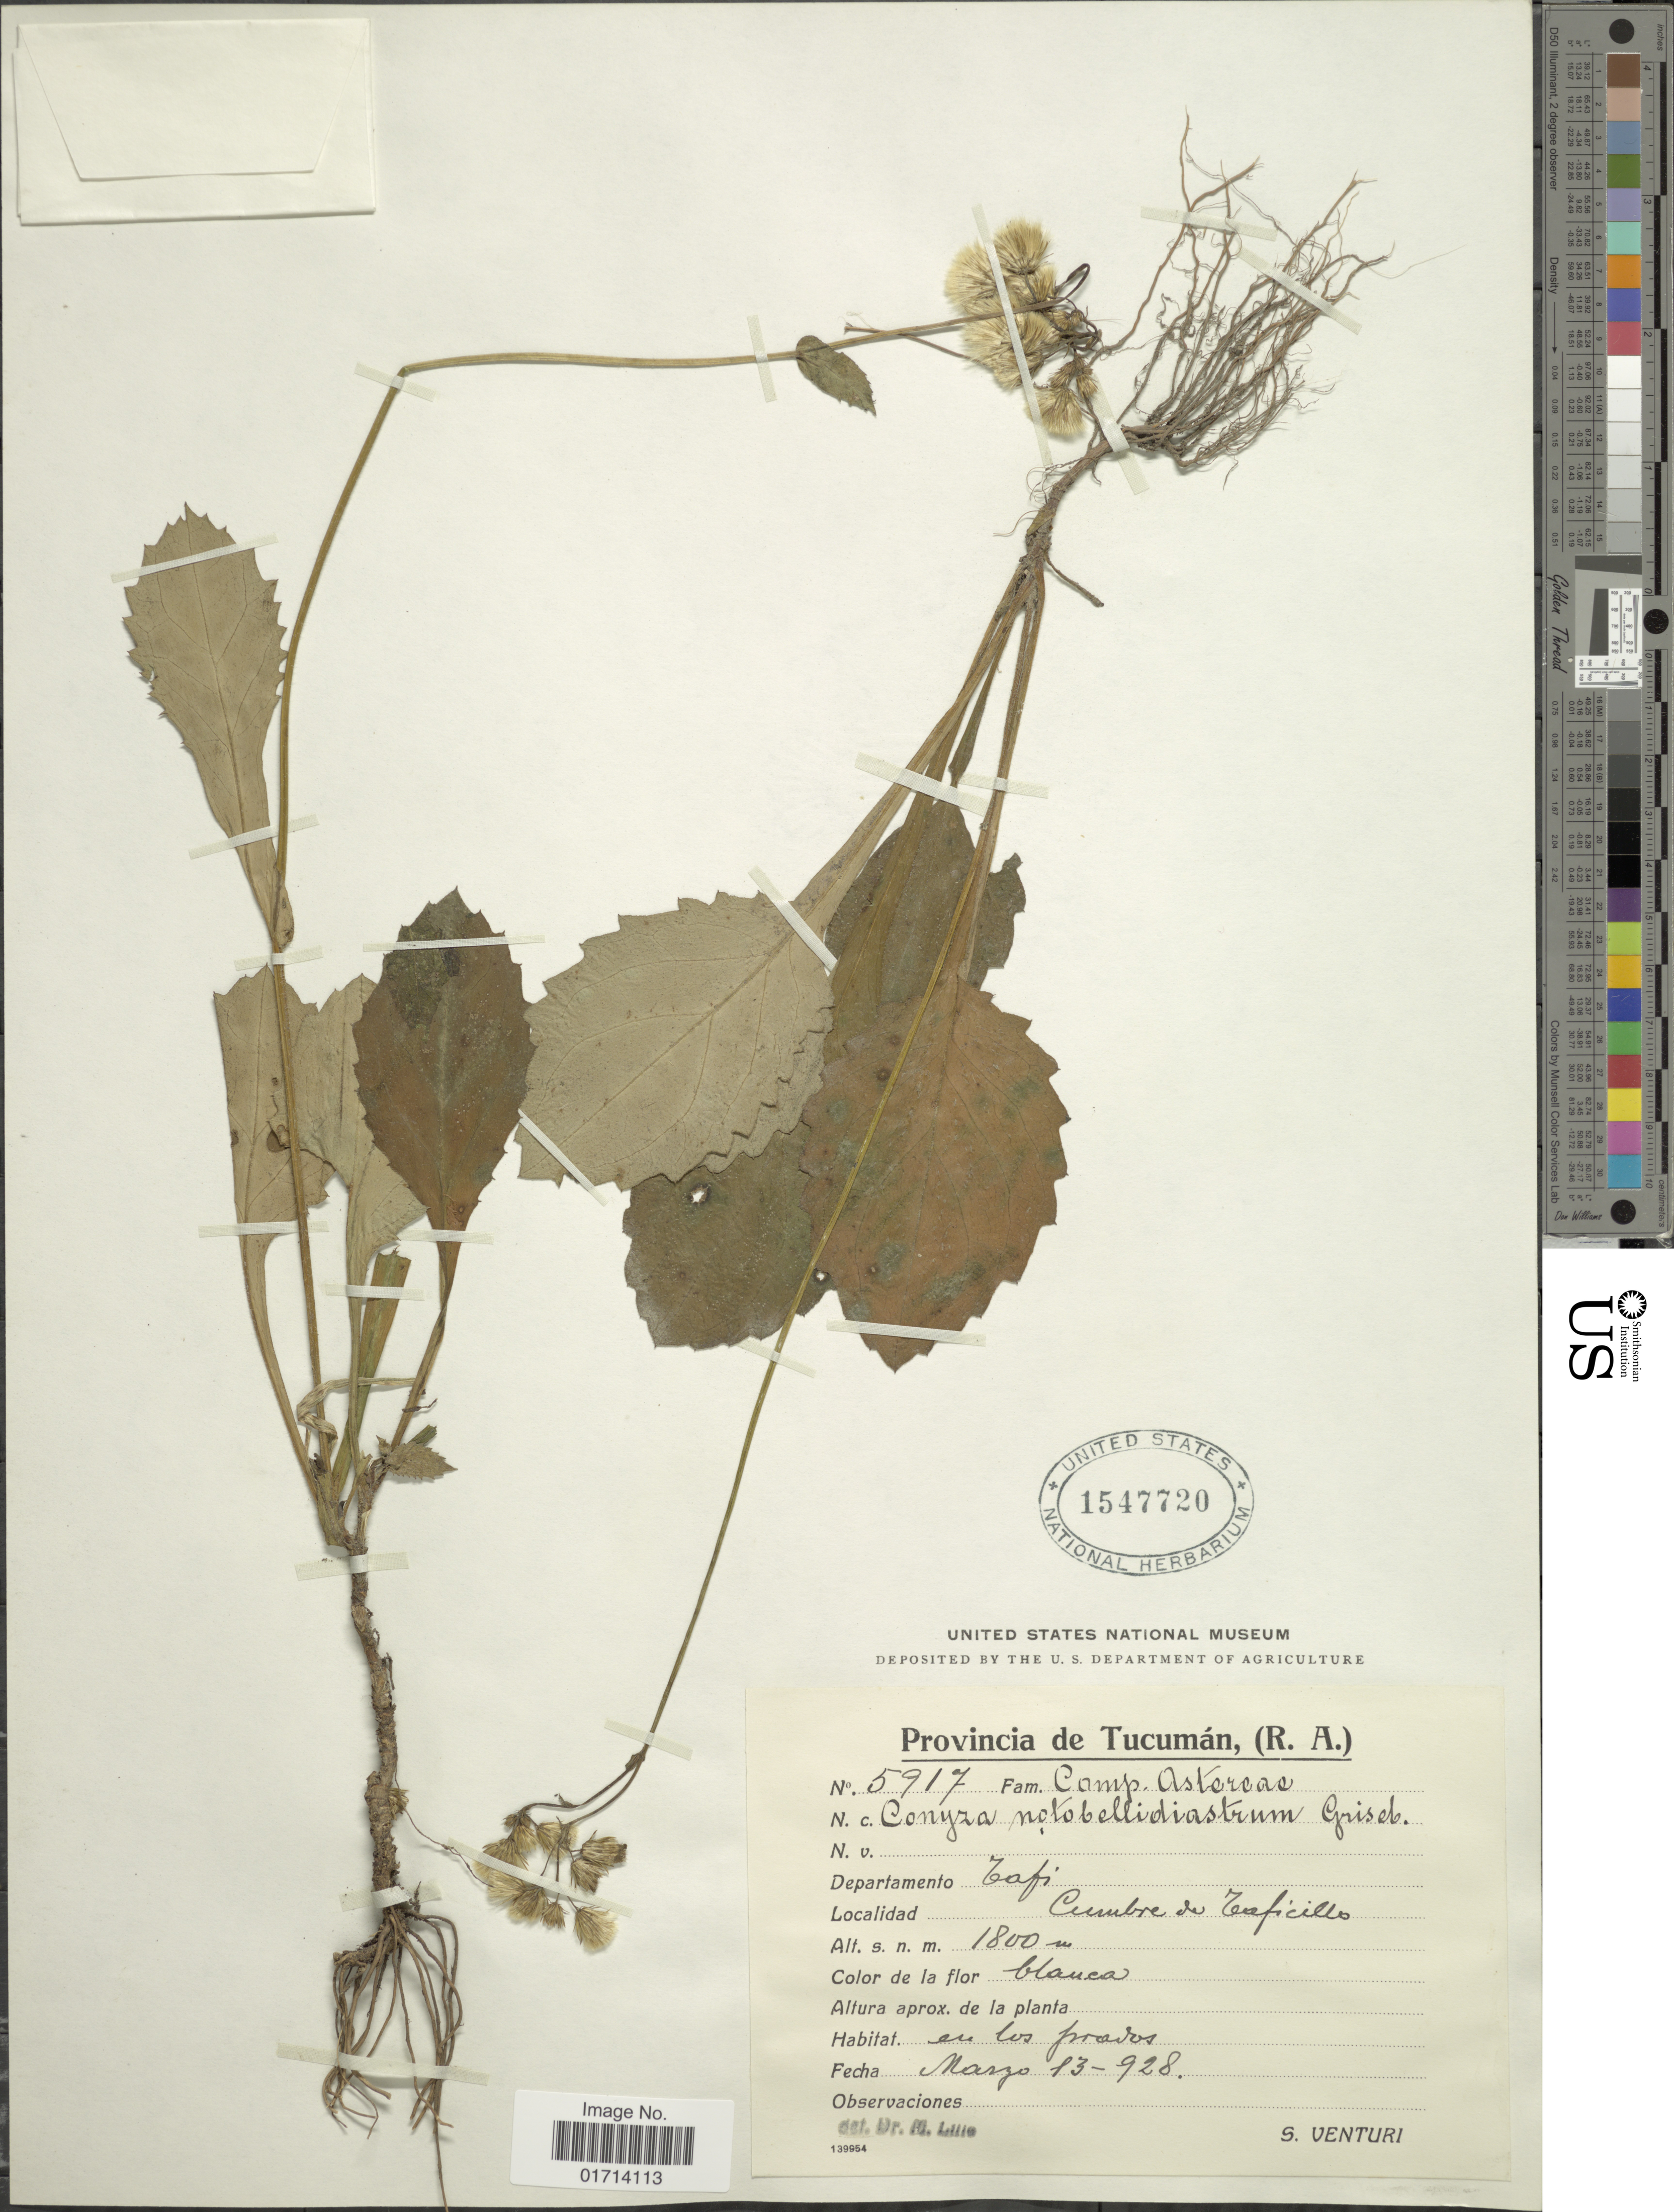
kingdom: Plantae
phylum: Tracheophyta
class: Magnoliopsida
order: Asterales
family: Asteraceae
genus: Podocoma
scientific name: Podocoma notobellidiastrum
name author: (Griseb.) G.L. Nesom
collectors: S. Venturi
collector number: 5917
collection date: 1928-03-13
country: Argentina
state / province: Tucuman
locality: Departamento Tafi, Cumbre de Taficillo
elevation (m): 1800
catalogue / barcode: US 1547720